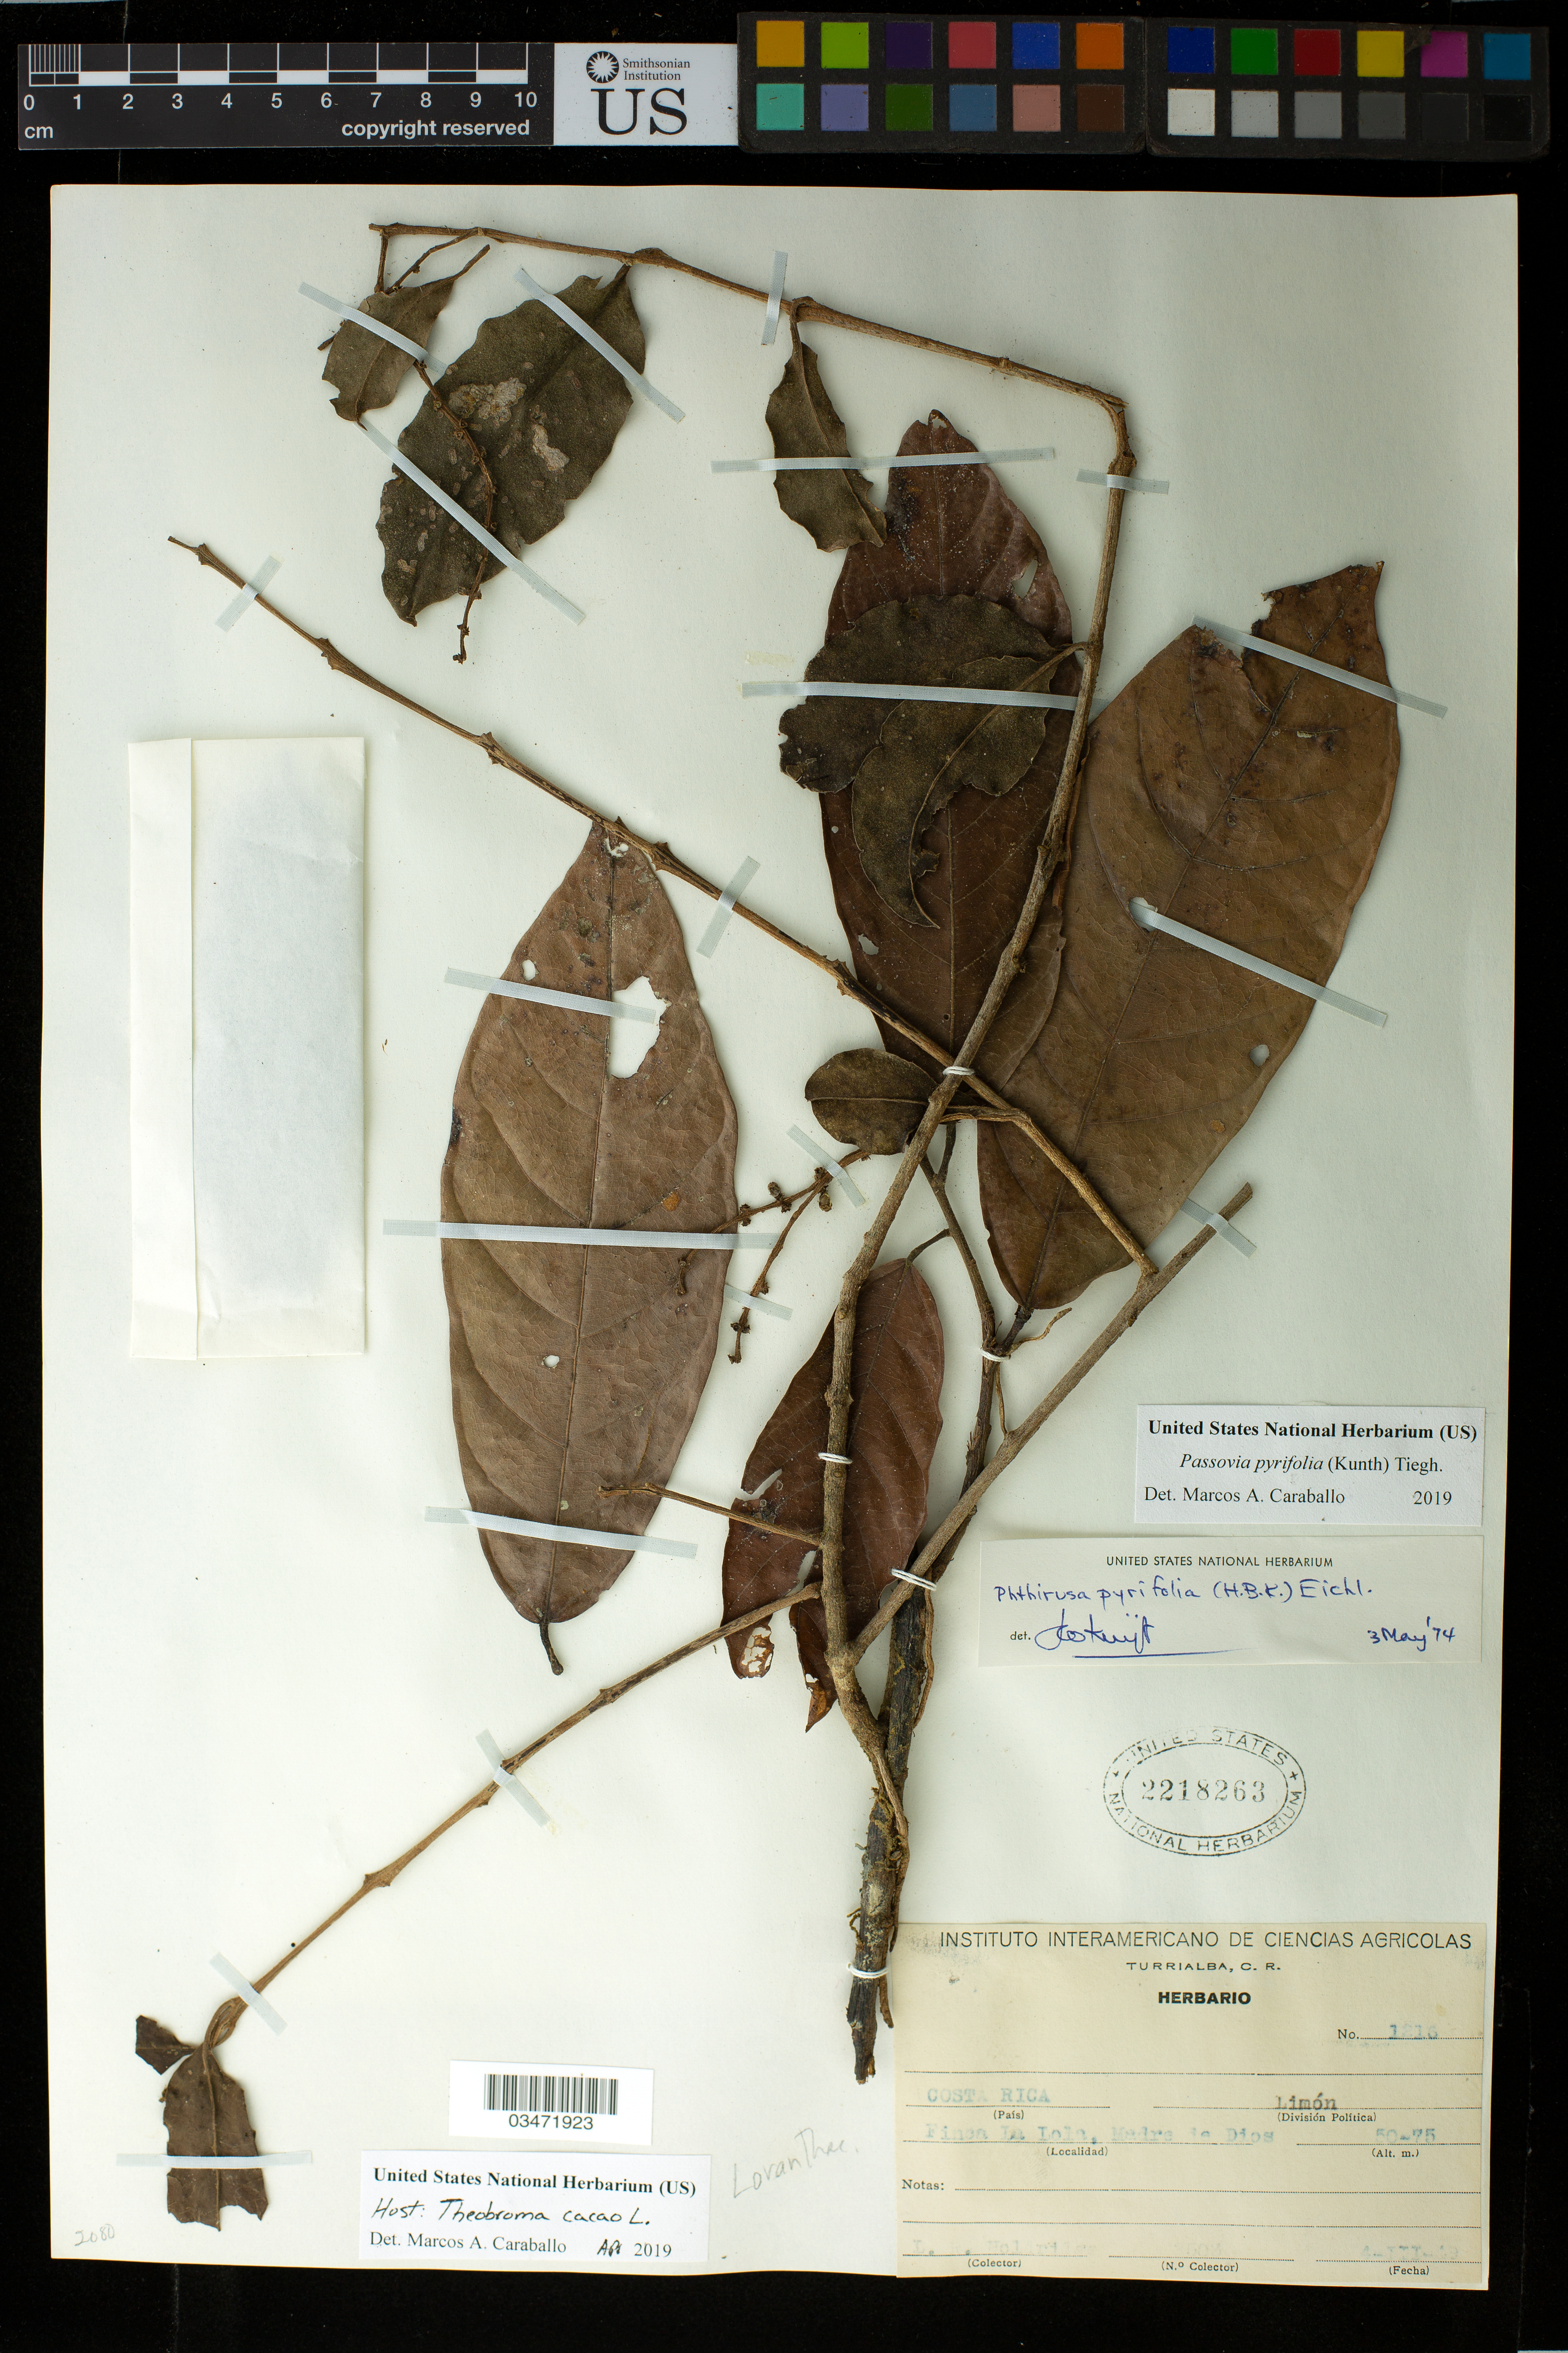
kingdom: Plantae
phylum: Tracheophyta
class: Magnoliopsida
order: Santalales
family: Loranthaceae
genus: Passovia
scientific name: Passovia pyrifolia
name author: (Kunth) Tiegh.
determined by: Caraballo-Ortiz, Marcos A., (MISS), University of Mississippi (UNITED STATES)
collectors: L. Holdridge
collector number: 1216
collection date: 1949-03-04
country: Costa Rica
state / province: Limón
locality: Finca La Lola, Madre de Dios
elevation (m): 50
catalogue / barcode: US 2218263